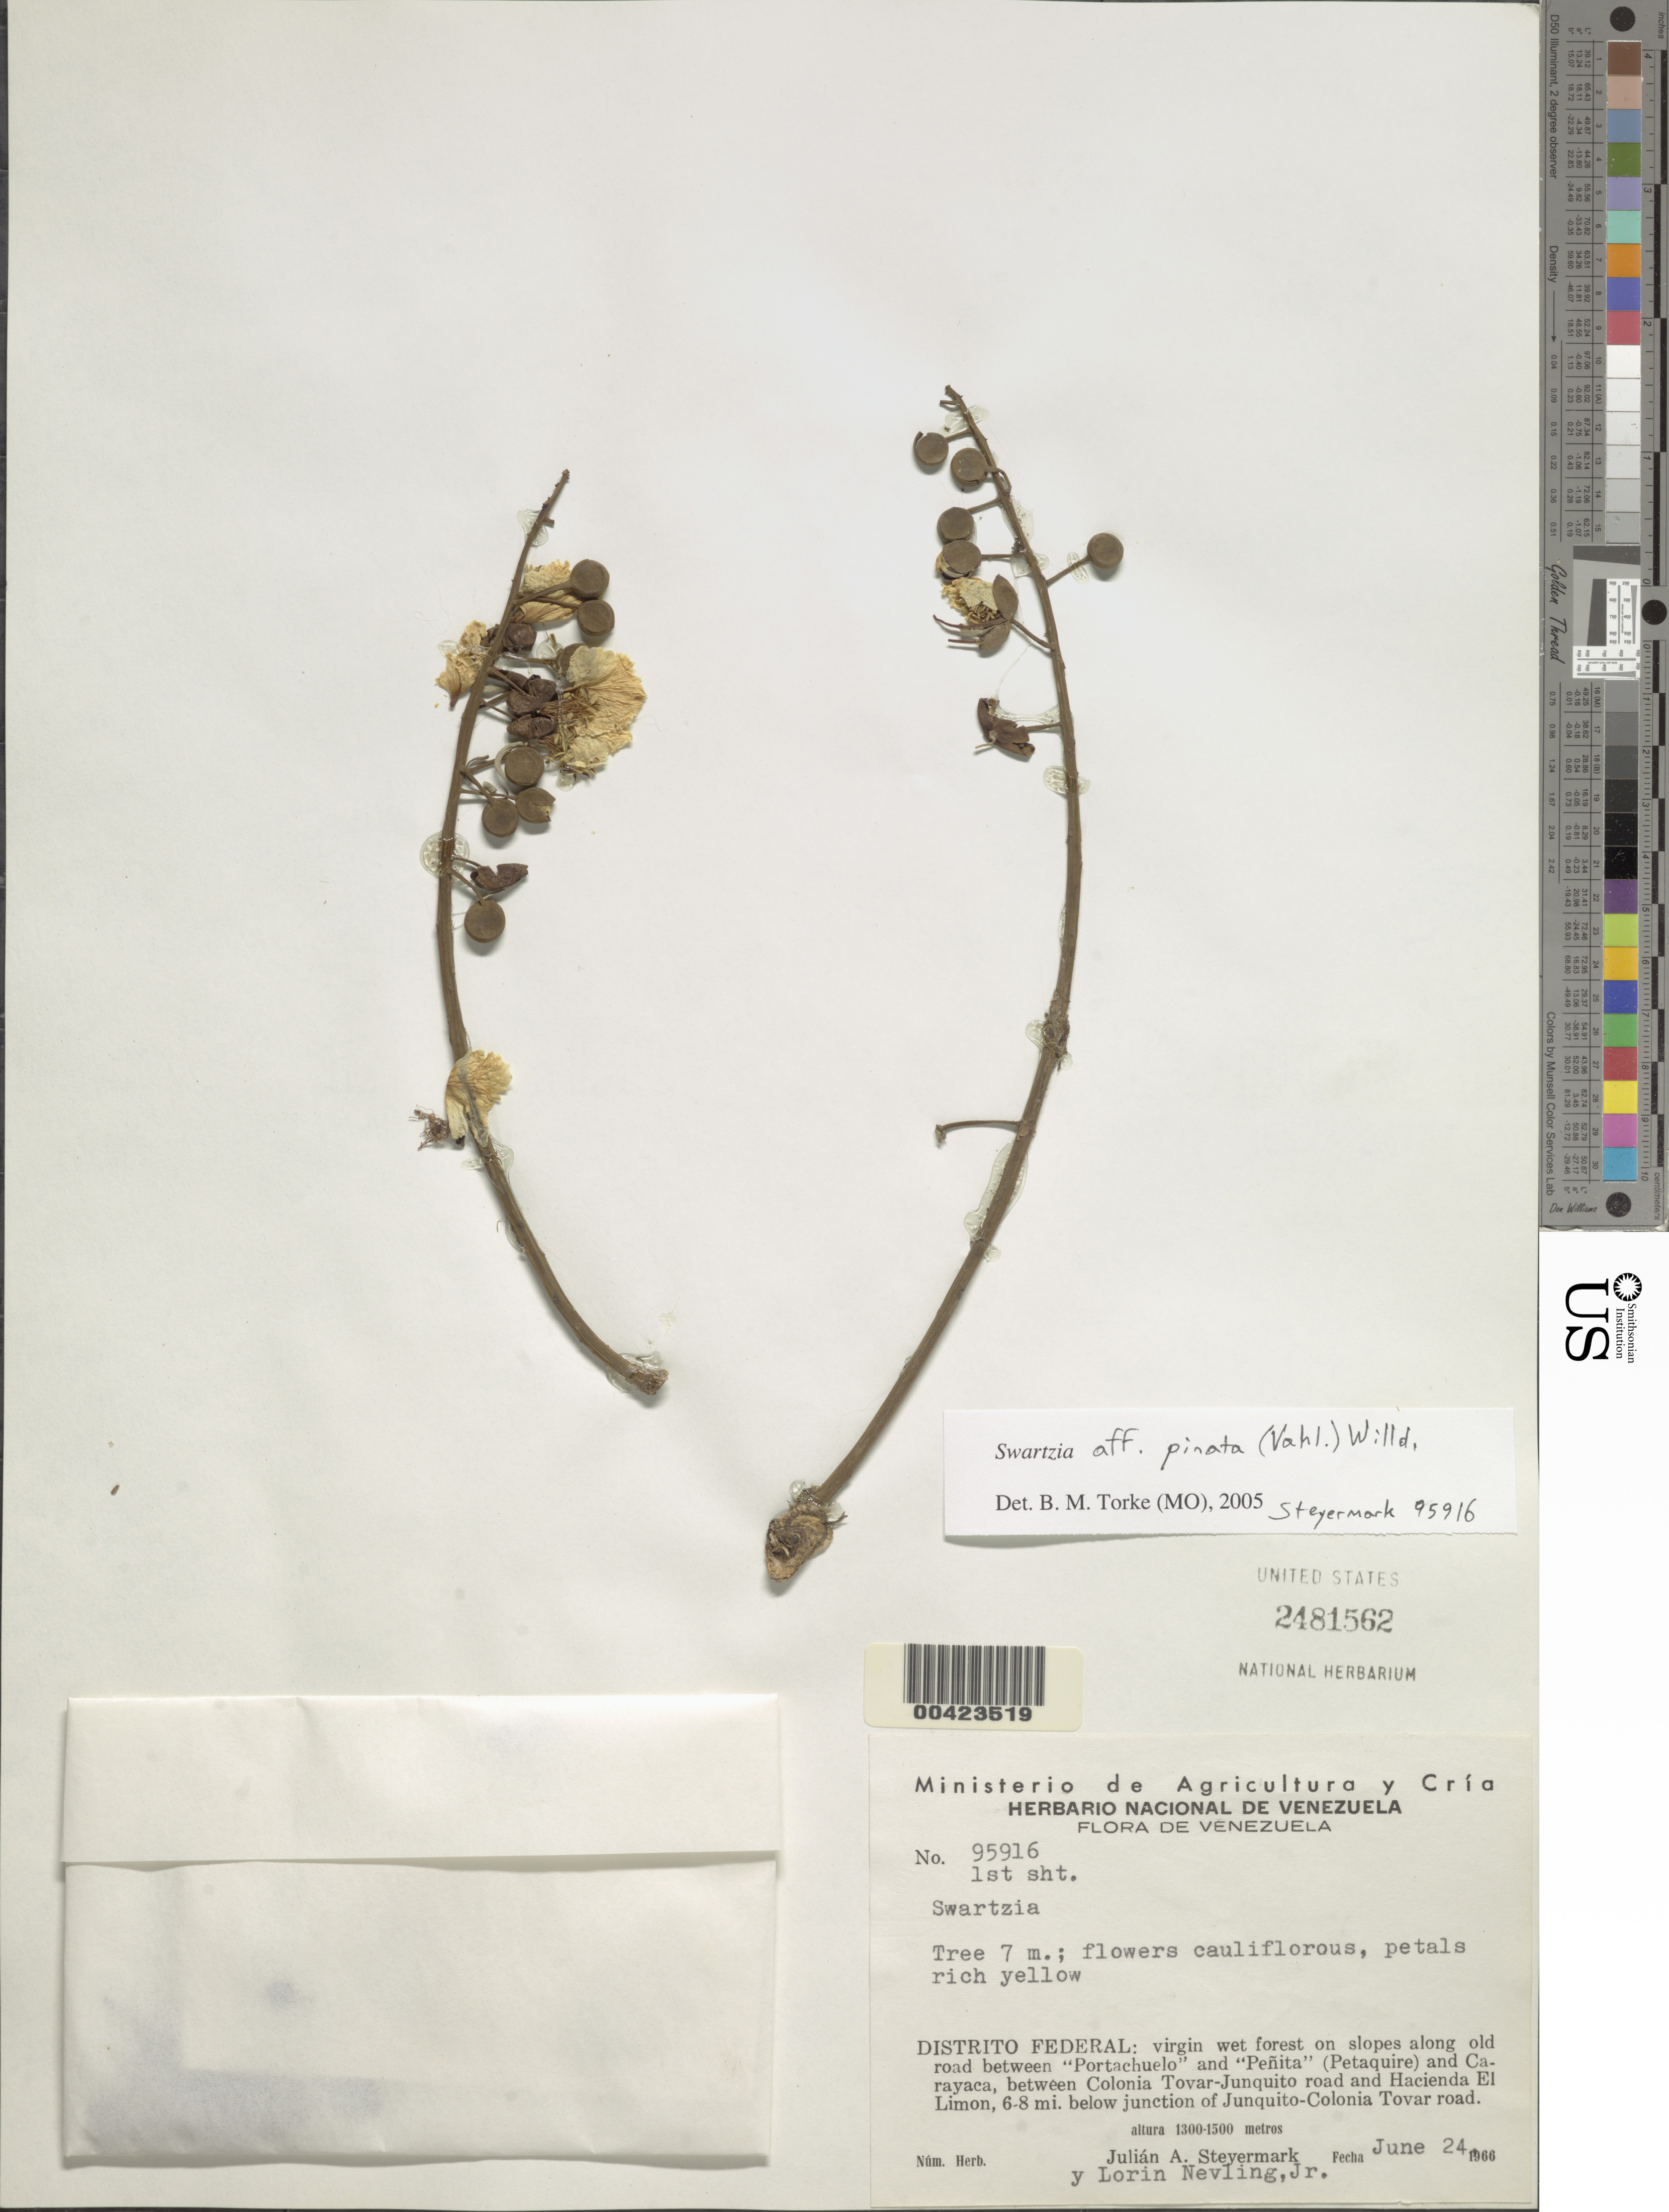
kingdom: Plantae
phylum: Tracheophyta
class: Magnoliopsida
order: Fabales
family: Fabaceae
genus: Swartzia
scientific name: Swartzia pinnata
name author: (Vahl) Willd.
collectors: J. Steyermark & L. Nevling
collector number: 95916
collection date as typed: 24 Jun 1966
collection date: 1966-06-24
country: Venezuela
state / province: Distrito Federal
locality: Colonia tovar - junquito road and hacienda el limon; 6 - 8 mi below junct. of junquito - colonia tovar rd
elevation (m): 1300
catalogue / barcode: US 2481562